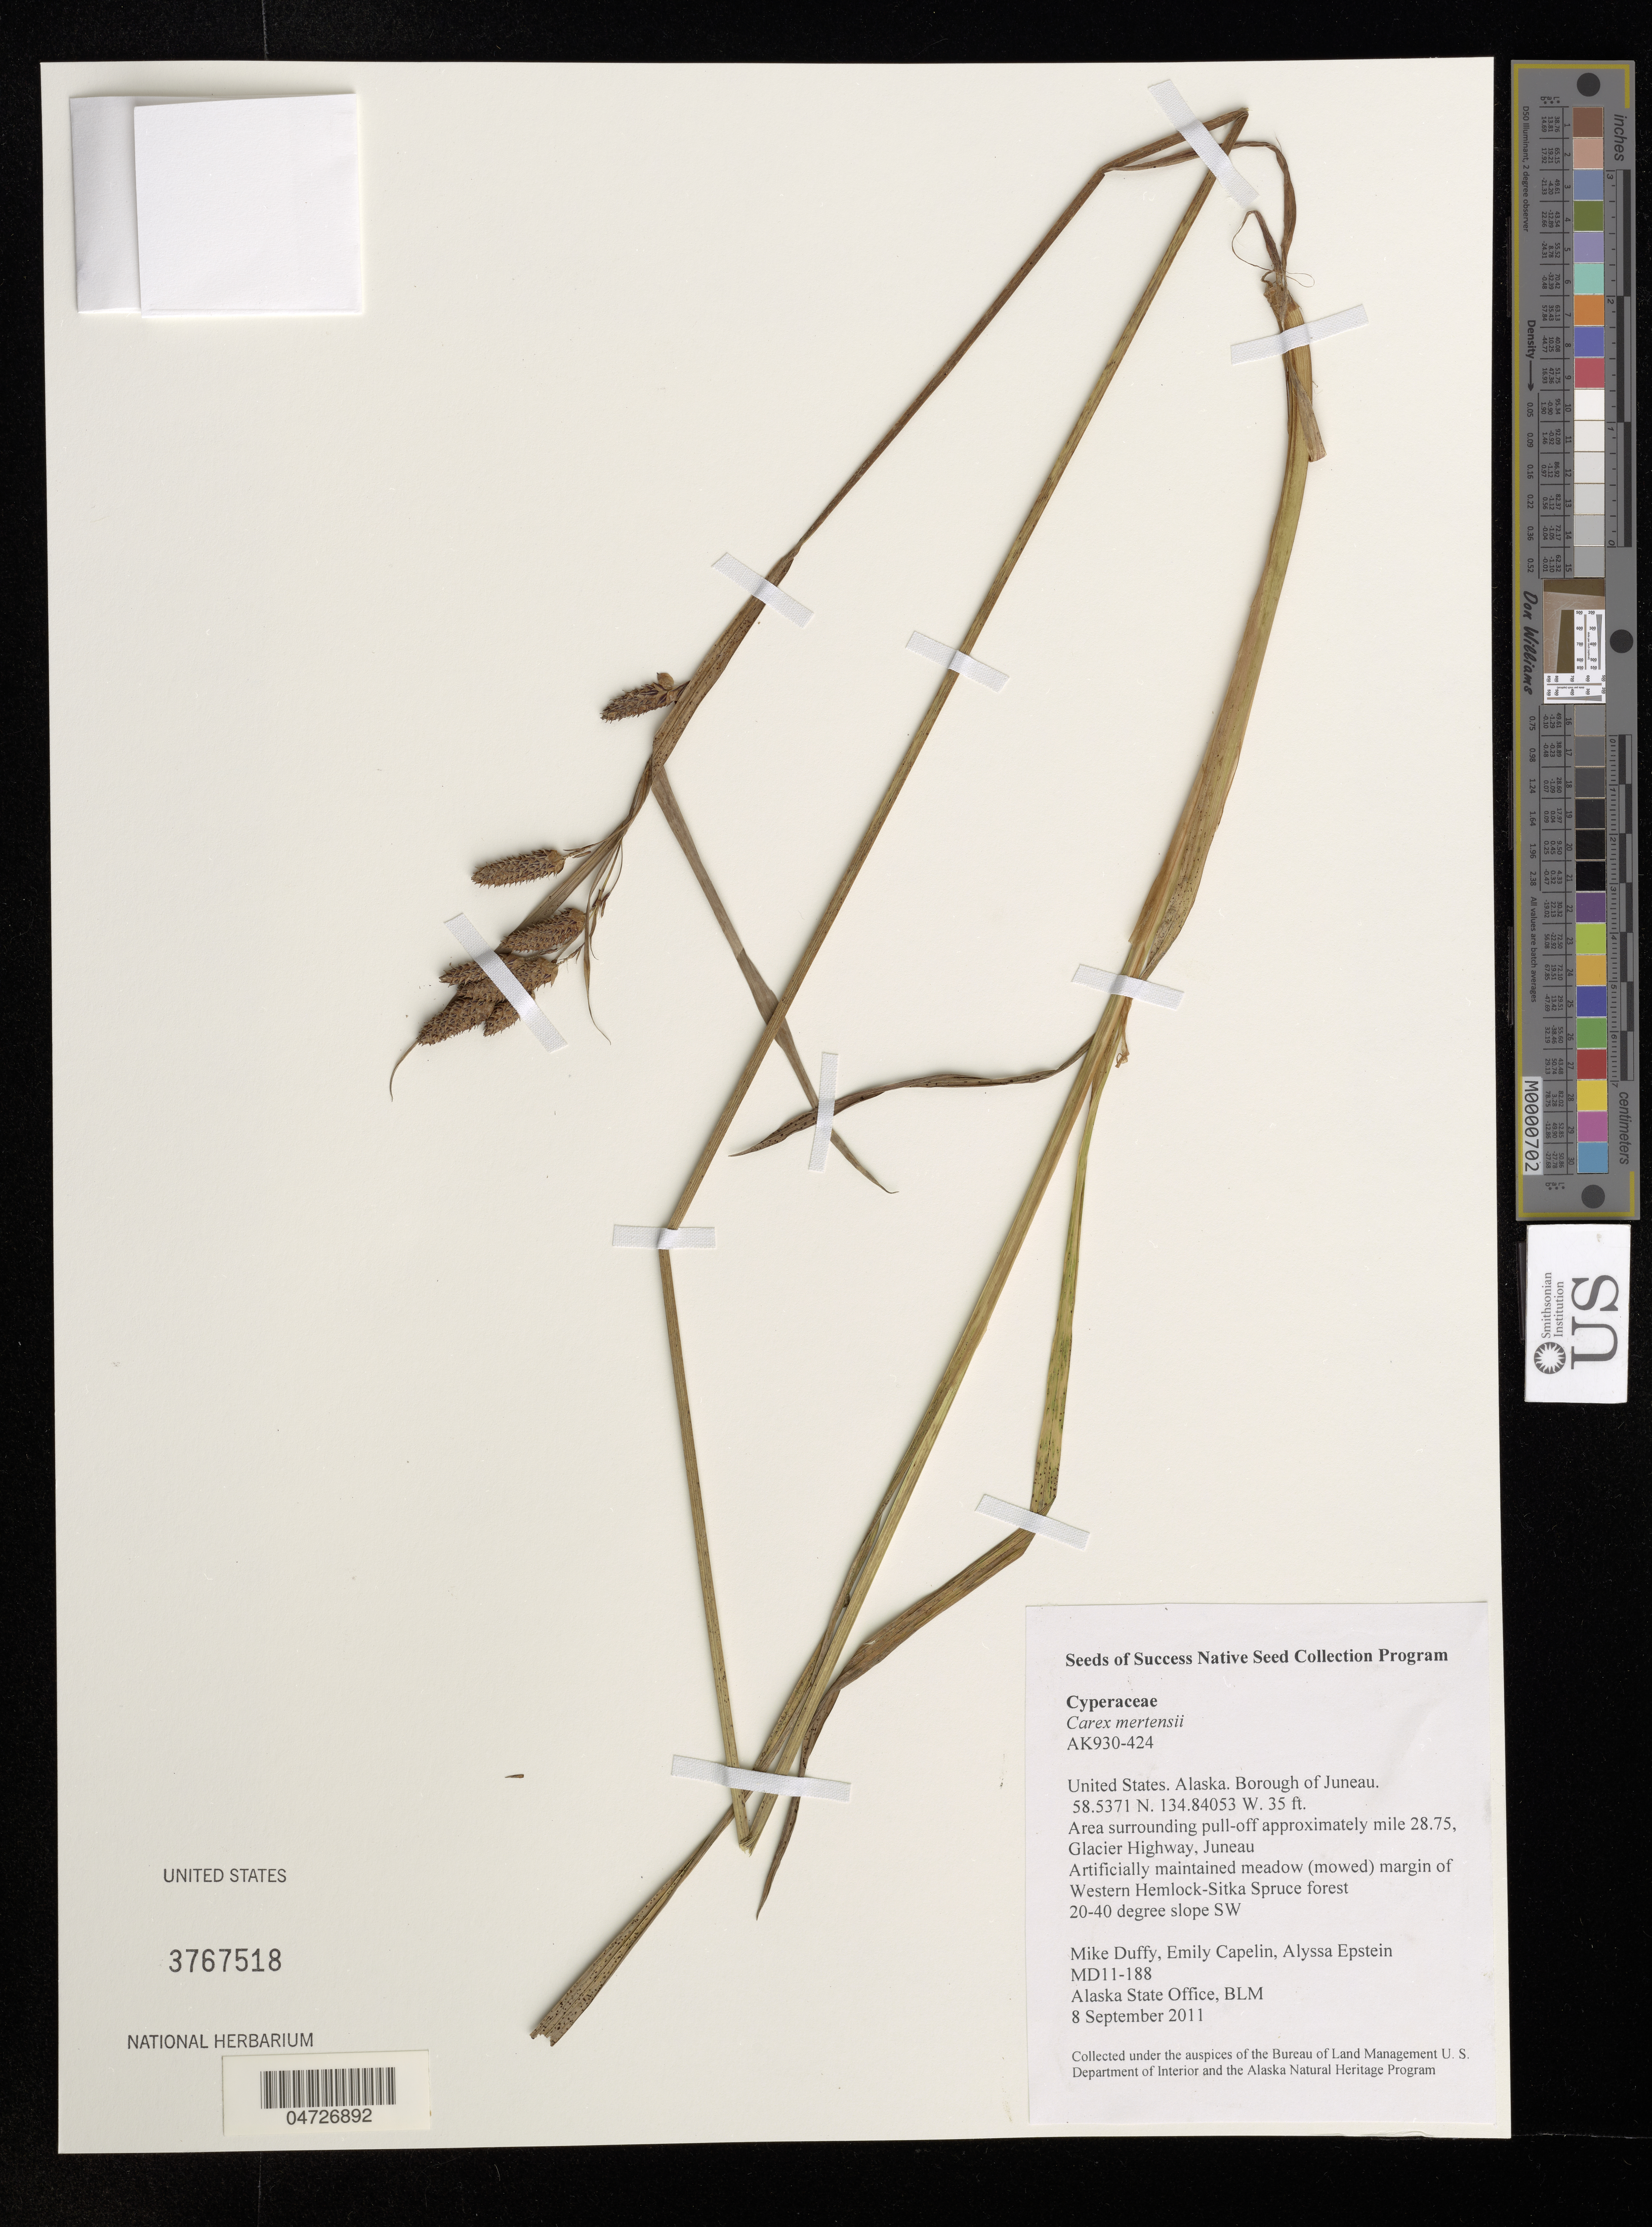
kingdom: Plantae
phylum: Tracheophyta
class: Liliopsida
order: Poales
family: Cyperaceae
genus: Carex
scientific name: Carex mertensii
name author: J.D. Prescott ex Bong.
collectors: M. Duffy, E. Capelin & A. Epstein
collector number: MD11-188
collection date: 2011-09-08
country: United States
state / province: Alaska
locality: Borough of Juneau. Area surrounding pull-off approximately mile 28.75, Glacier Highway, Juneau.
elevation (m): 11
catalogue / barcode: US 3767518